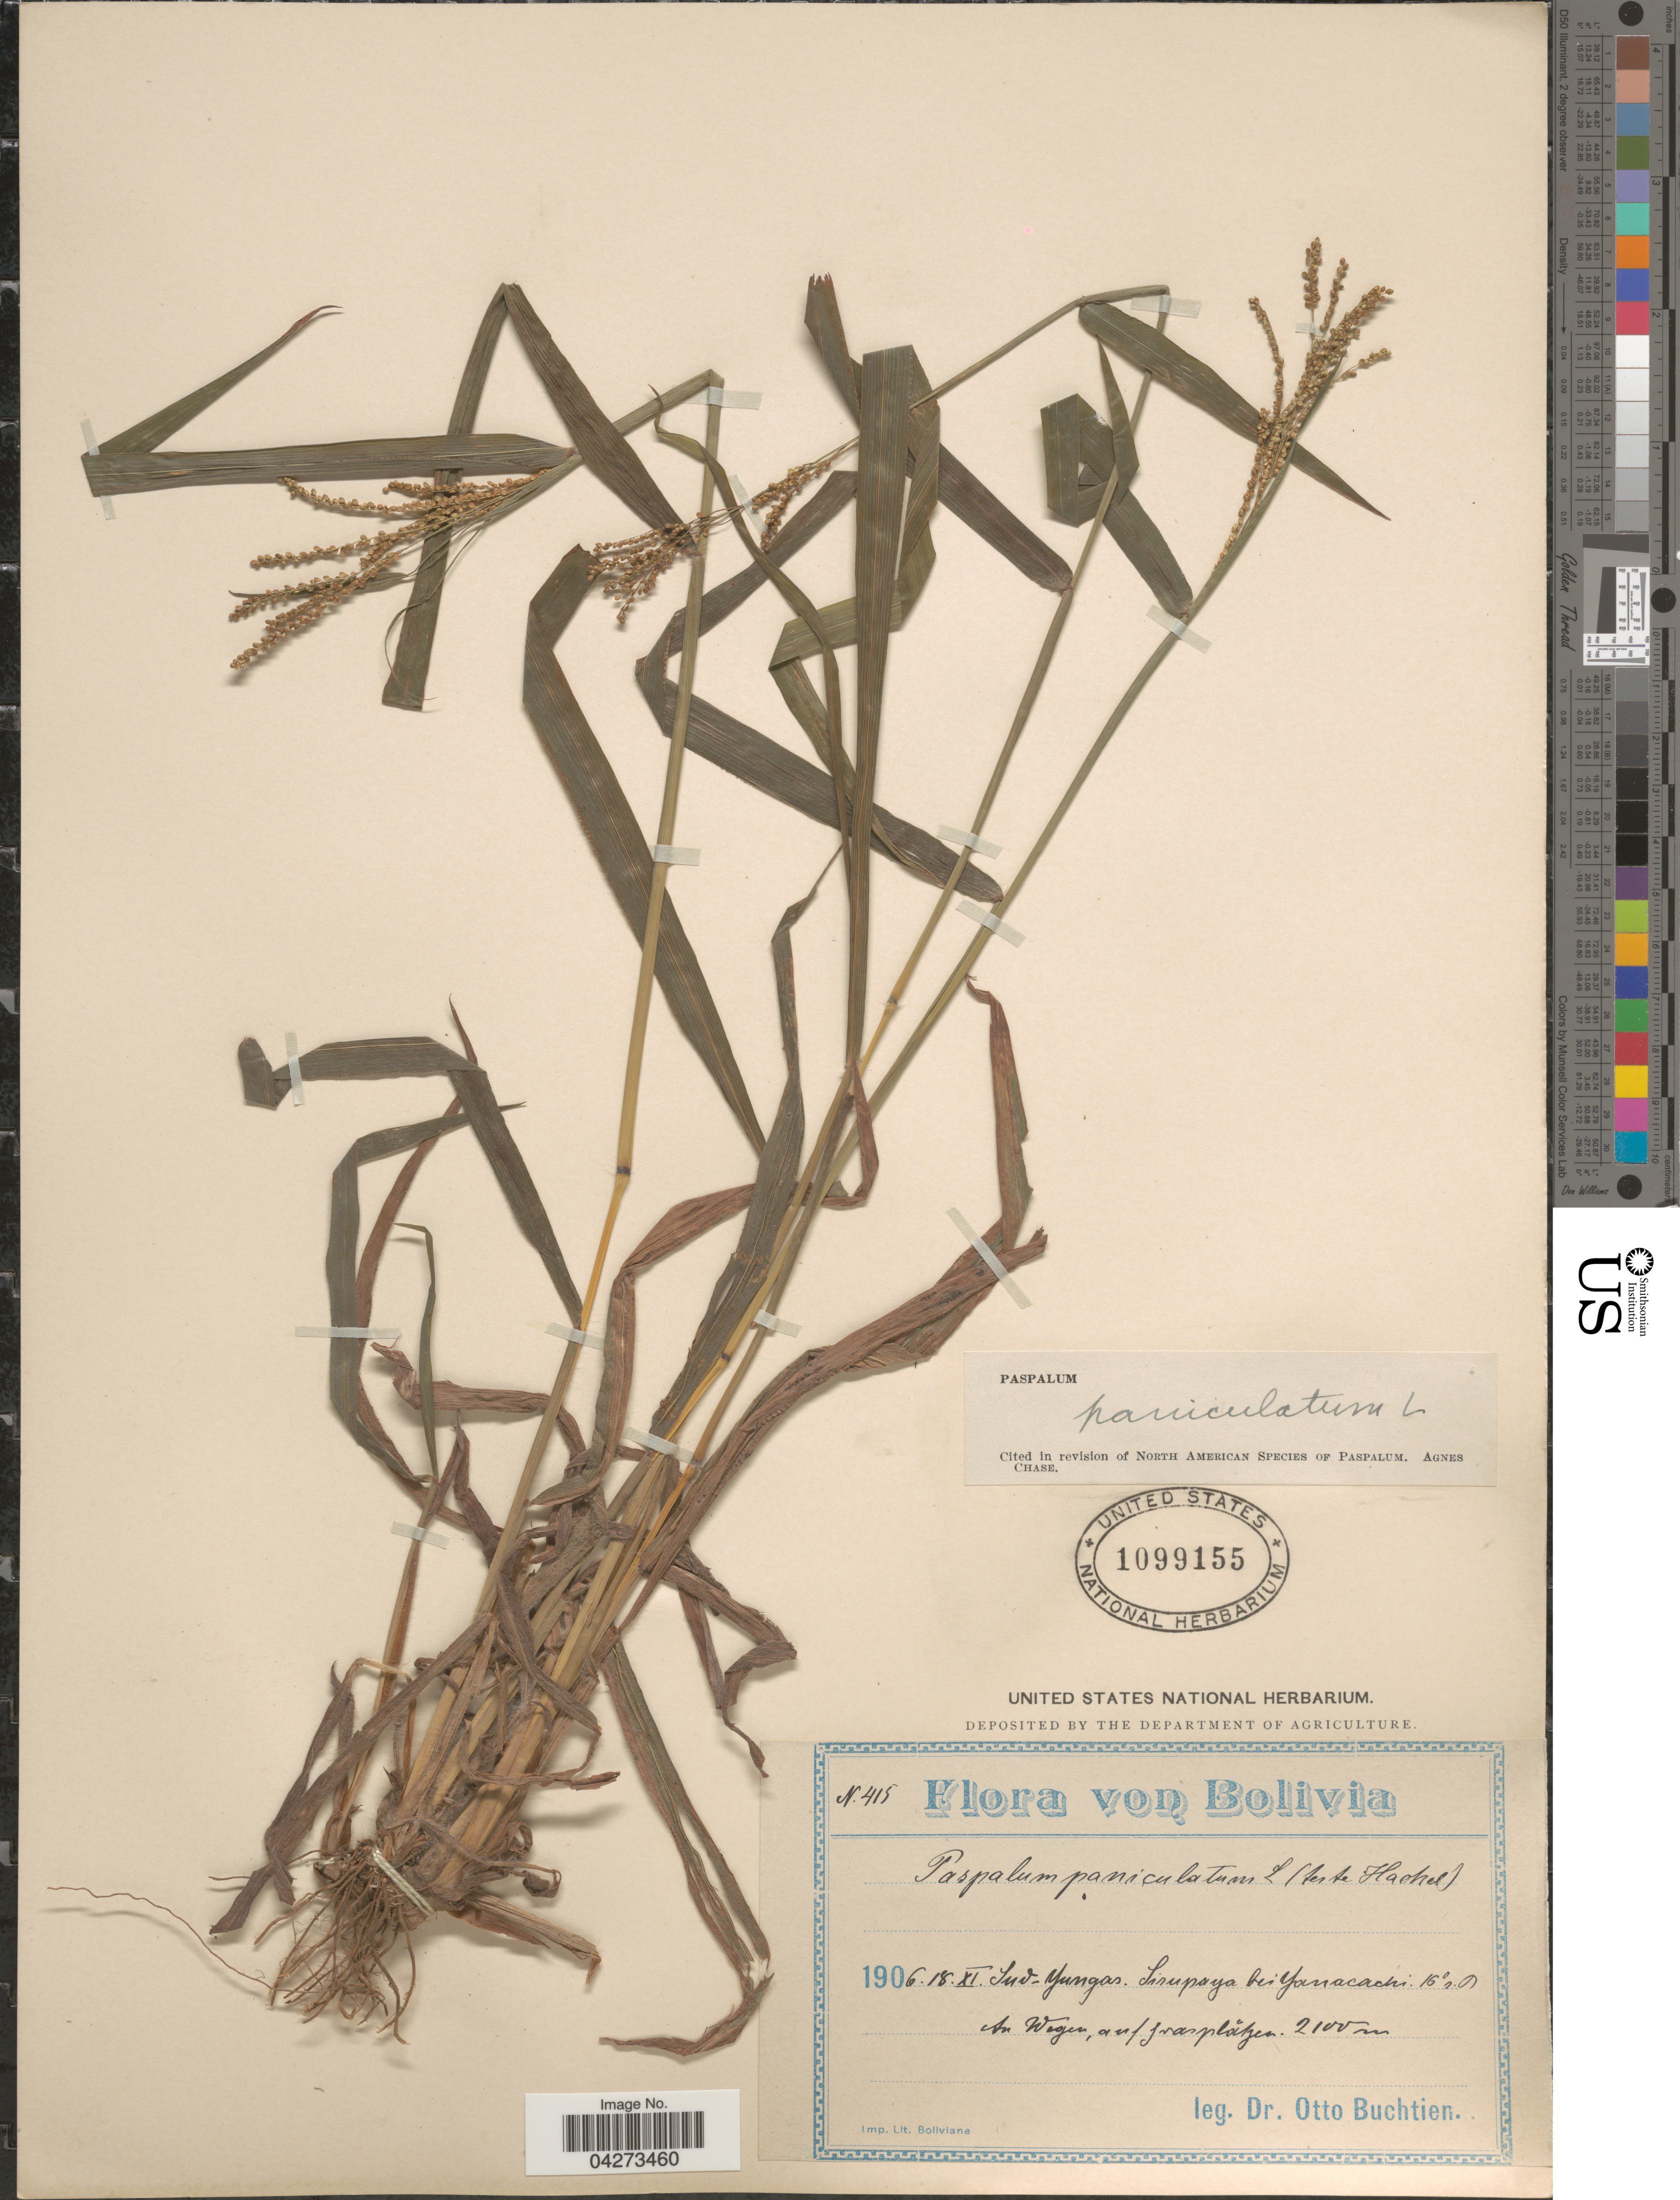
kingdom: Plantae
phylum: Tracheophyta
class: Liliopsida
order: Poales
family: Poaceae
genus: Paspalum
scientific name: Paspalum paniculatum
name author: L.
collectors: O. Buchtien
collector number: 415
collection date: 1906-11-18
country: Bolivia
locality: Sud-Yungas. Sirupaya bei Yanacachi. 16°s.N. An wegen, auf grasplätzen.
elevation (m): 2100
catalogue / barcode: US 1099155